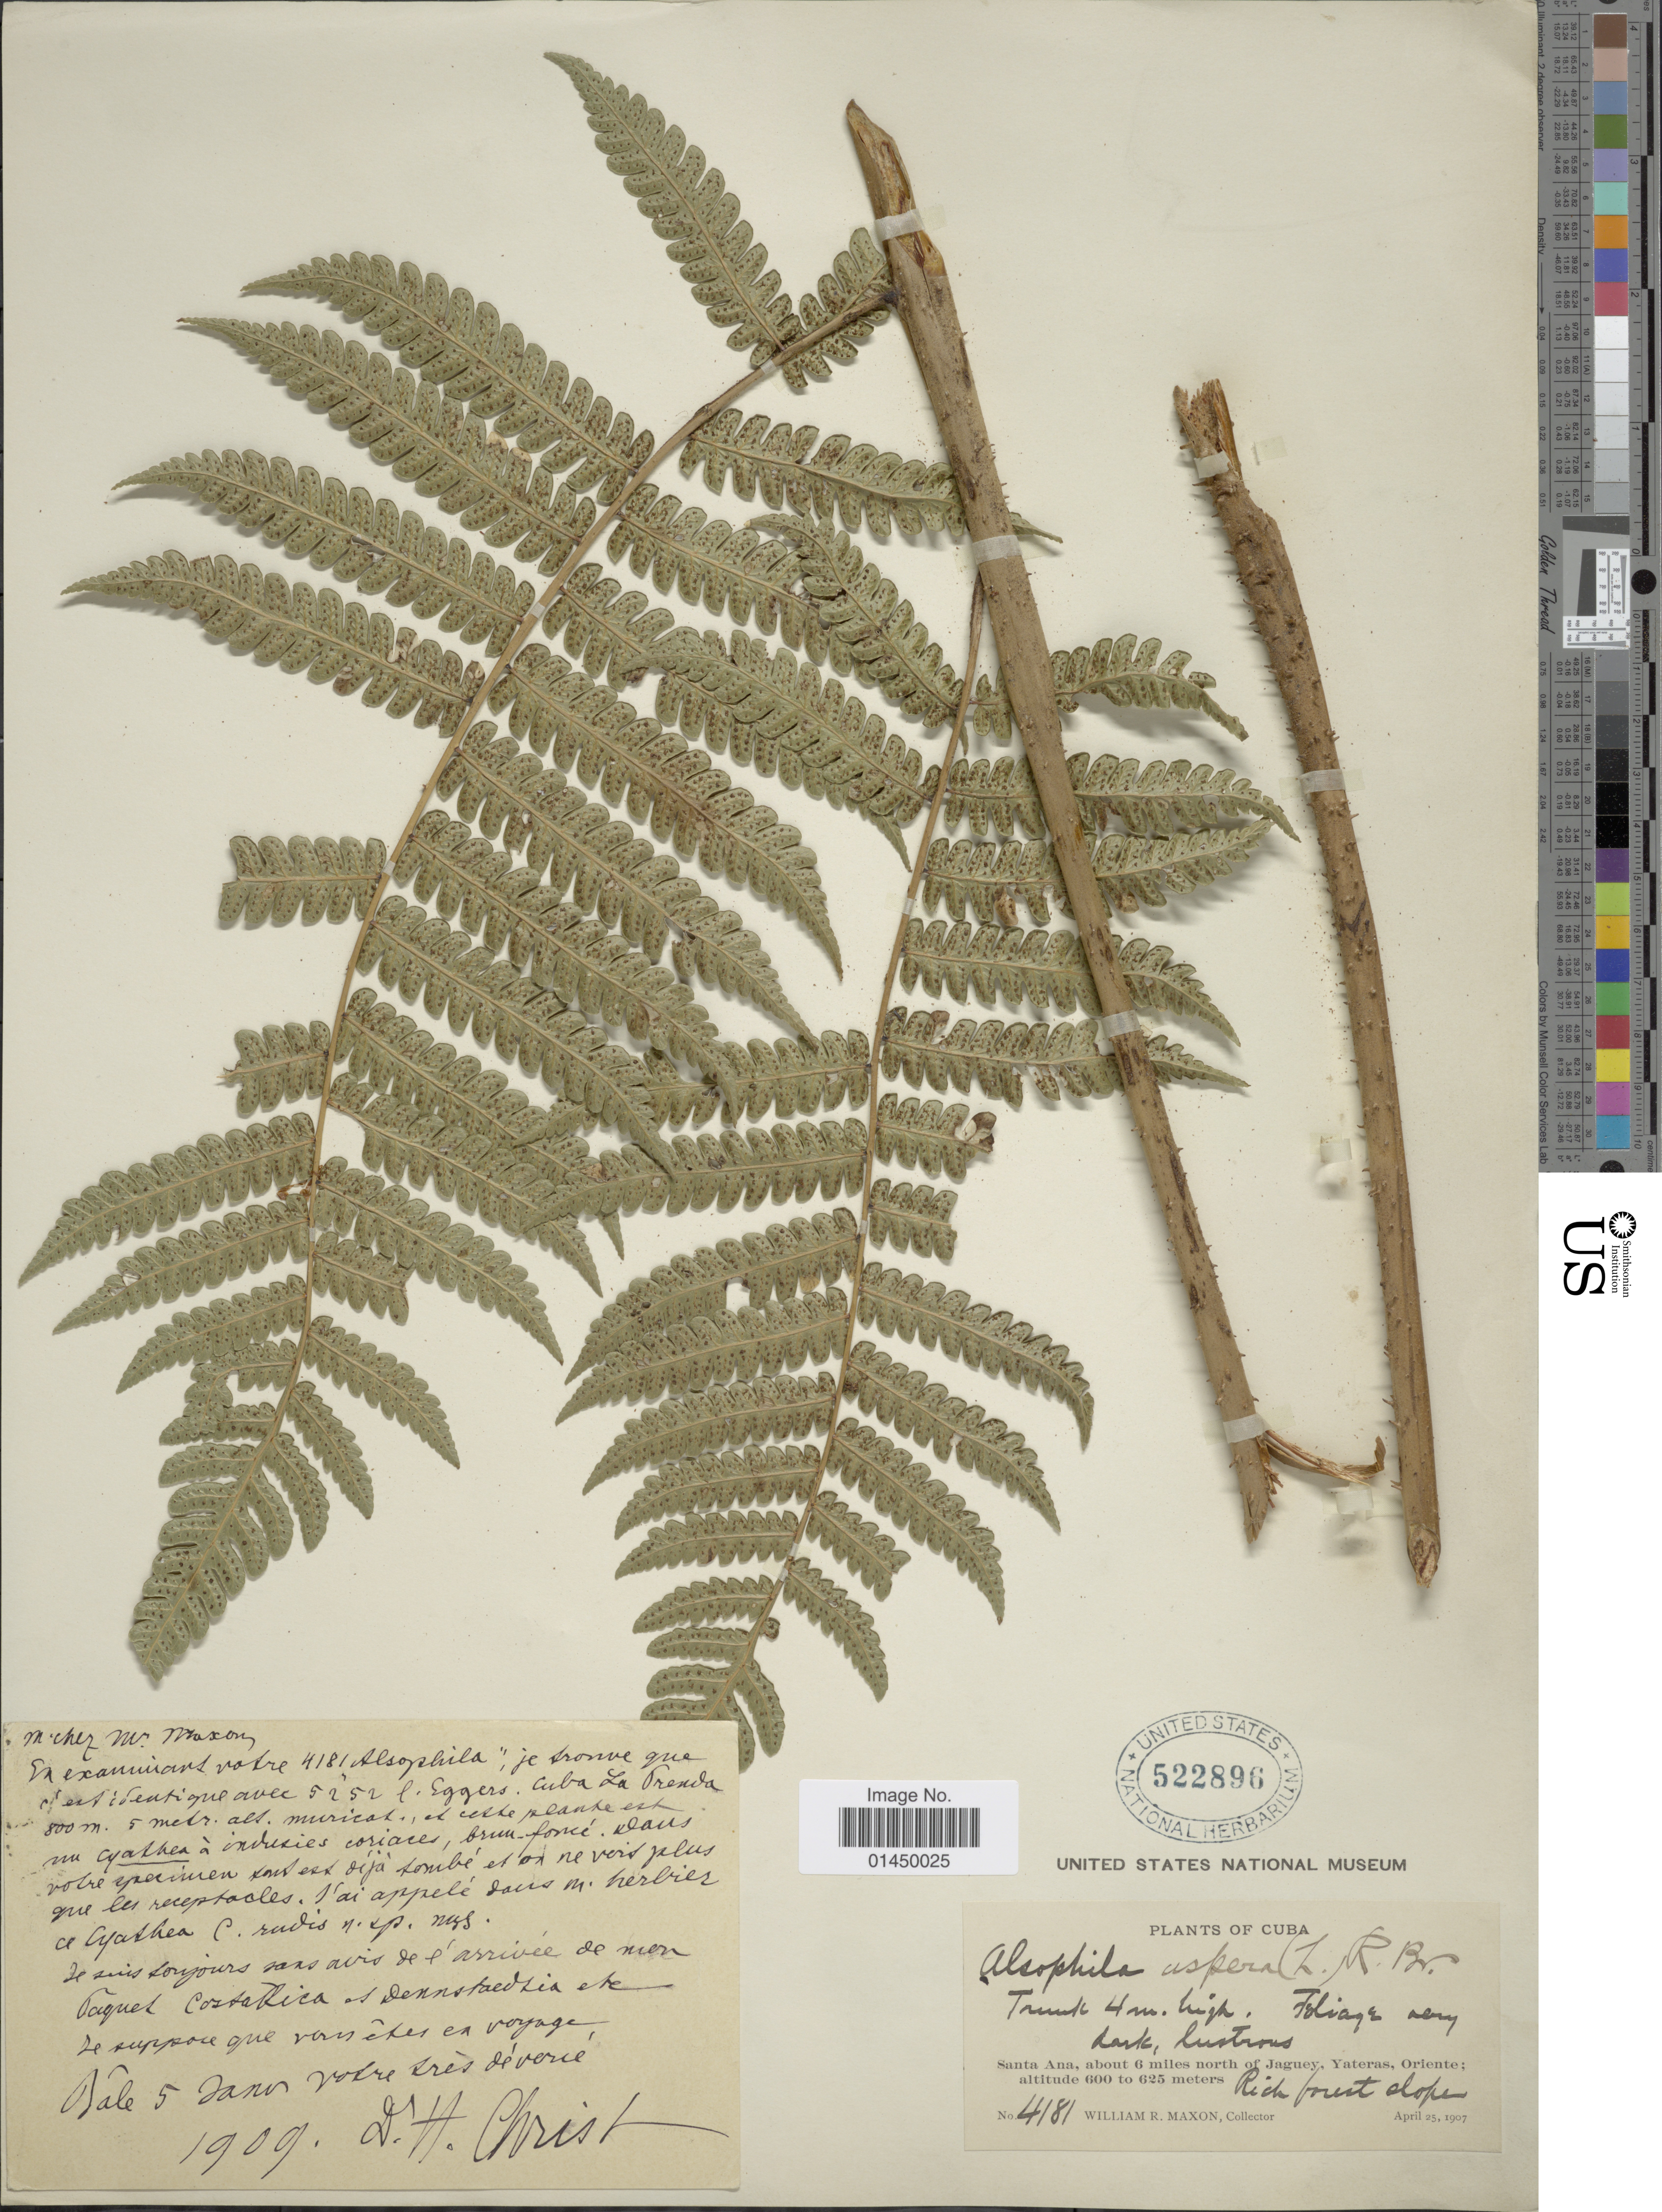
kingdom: Plantae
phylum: Tracheophyta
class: Polypodiopsida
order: Cyatheales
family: Cyatheaceae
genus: Cyathea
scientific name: Cyathea aspera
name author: (L.) Sw.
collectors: W. R. Maxon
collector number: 4181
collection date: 1907-04-25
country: Cuba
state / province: Oriente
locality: Santa Ana, about 6 miles north of Jaguey, Yateras, Oriente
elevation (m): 600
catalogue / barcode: US 522896